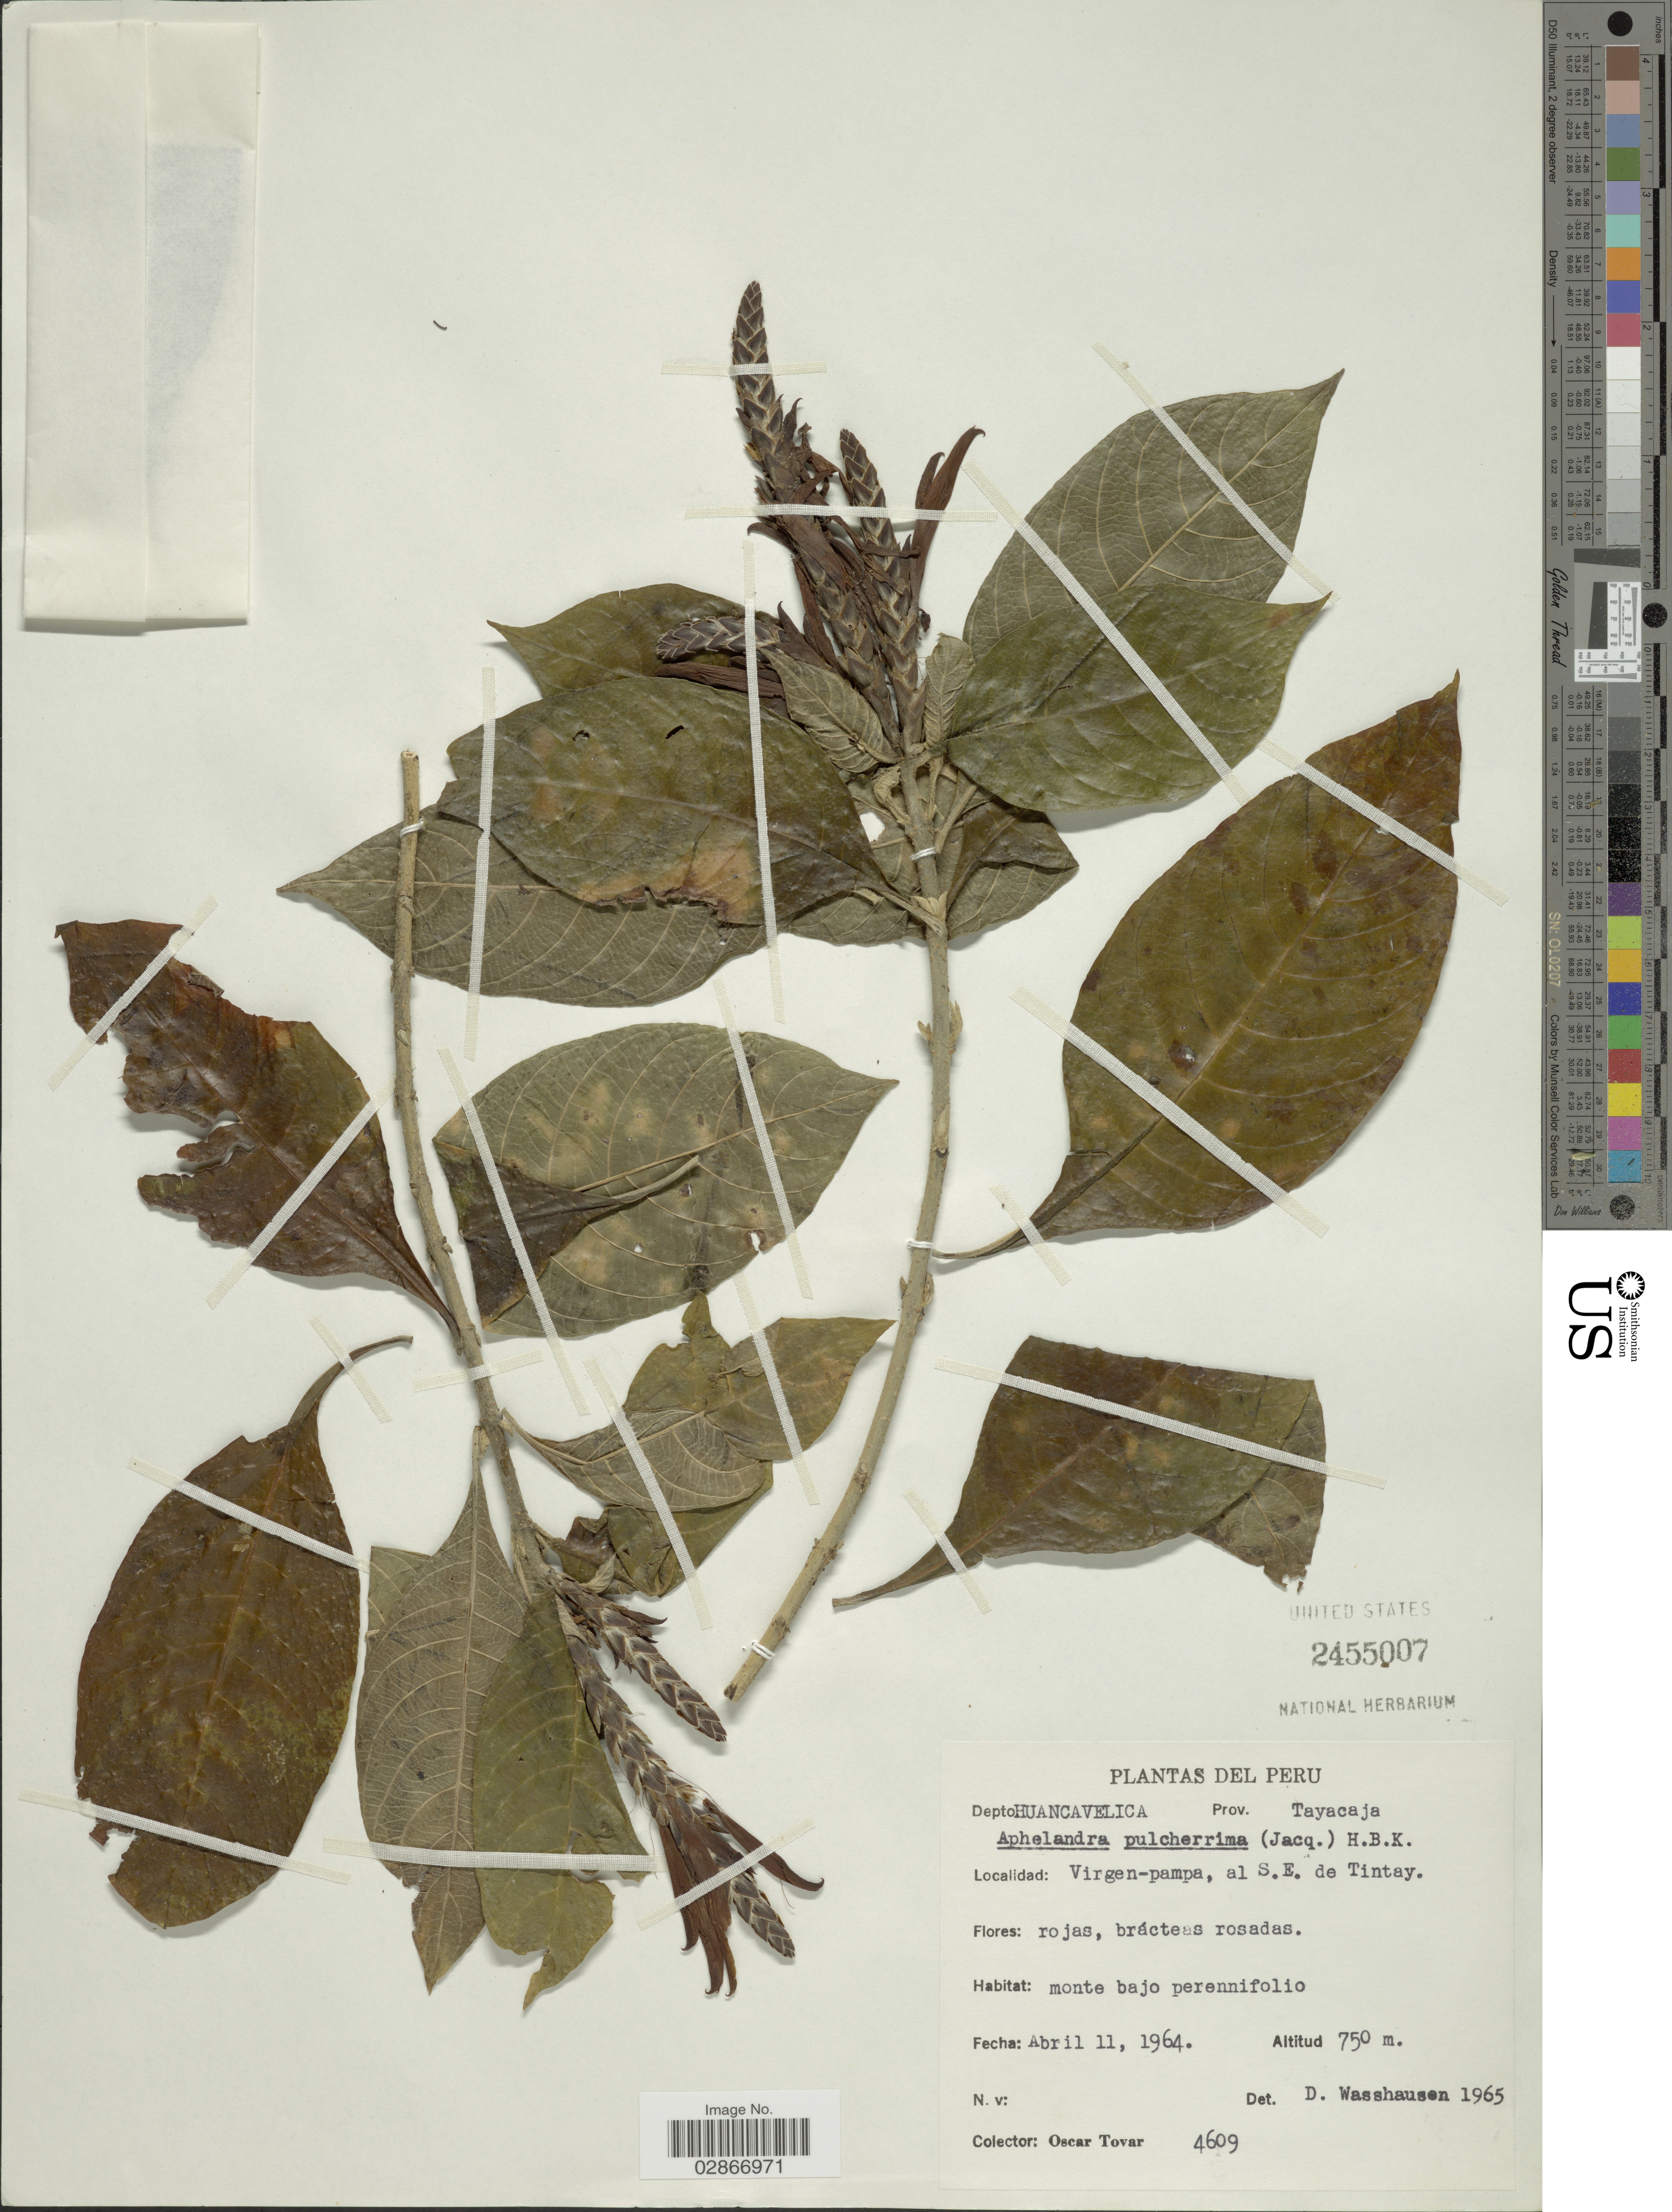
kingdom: Plantae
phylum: Tracheophyta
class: Magnoliopsida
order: Lamiales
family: Acanthaceae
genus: Aphelandra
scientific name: Aphelandra glabrata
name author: Willd. ex Nees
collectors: Ó. Tovar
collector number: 4609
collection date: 1964-04-11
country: Peru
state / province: Huancavelica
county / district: Tayacaja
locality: Depto. Huancavelica. Prov. Tayacaja. Virgen-pampa, al S.E. de Tintay.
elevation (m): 750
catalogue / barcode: US 2455007